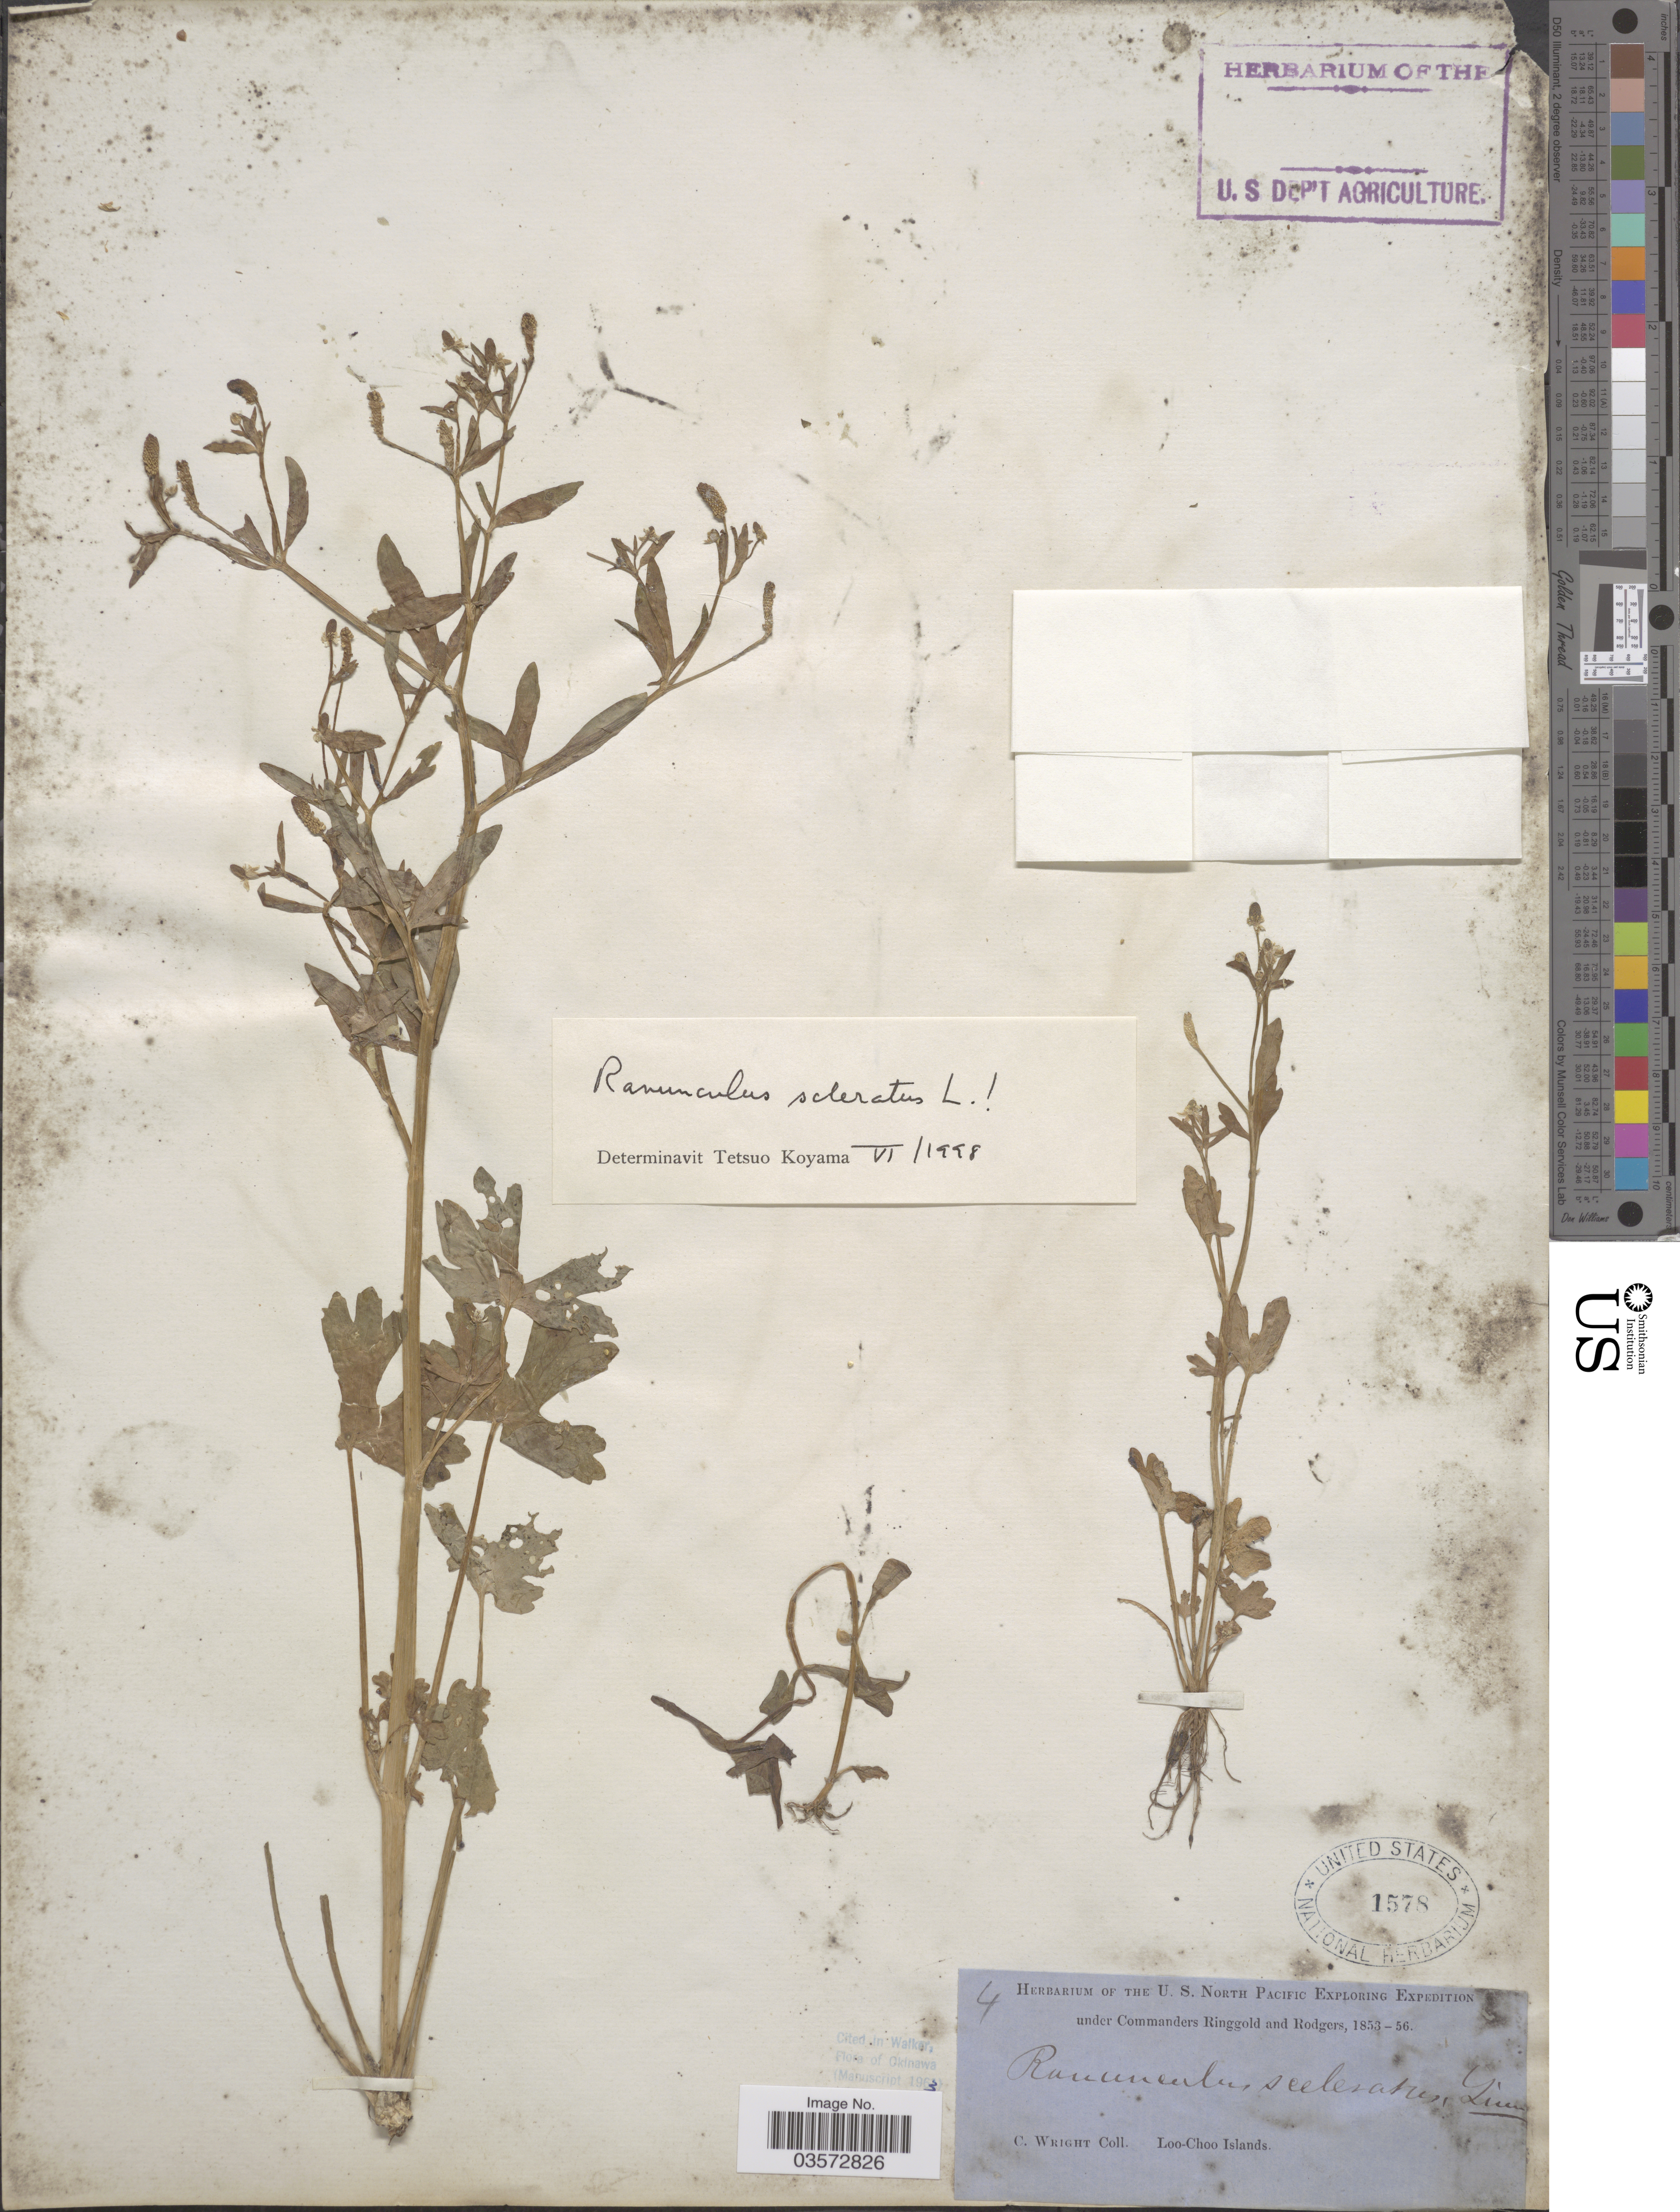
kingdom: Plantae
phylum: Tracheophyta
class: Magnoliopsida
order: Ranunculales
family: Ranunculaceae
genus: Ranunculus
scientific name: Ranunculus sceleratus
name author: L.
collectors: C. Wright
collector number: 4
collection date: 1853/1856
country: Japan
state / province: Okinawa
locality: Loo-Choo Islands.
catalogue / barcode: US 1578